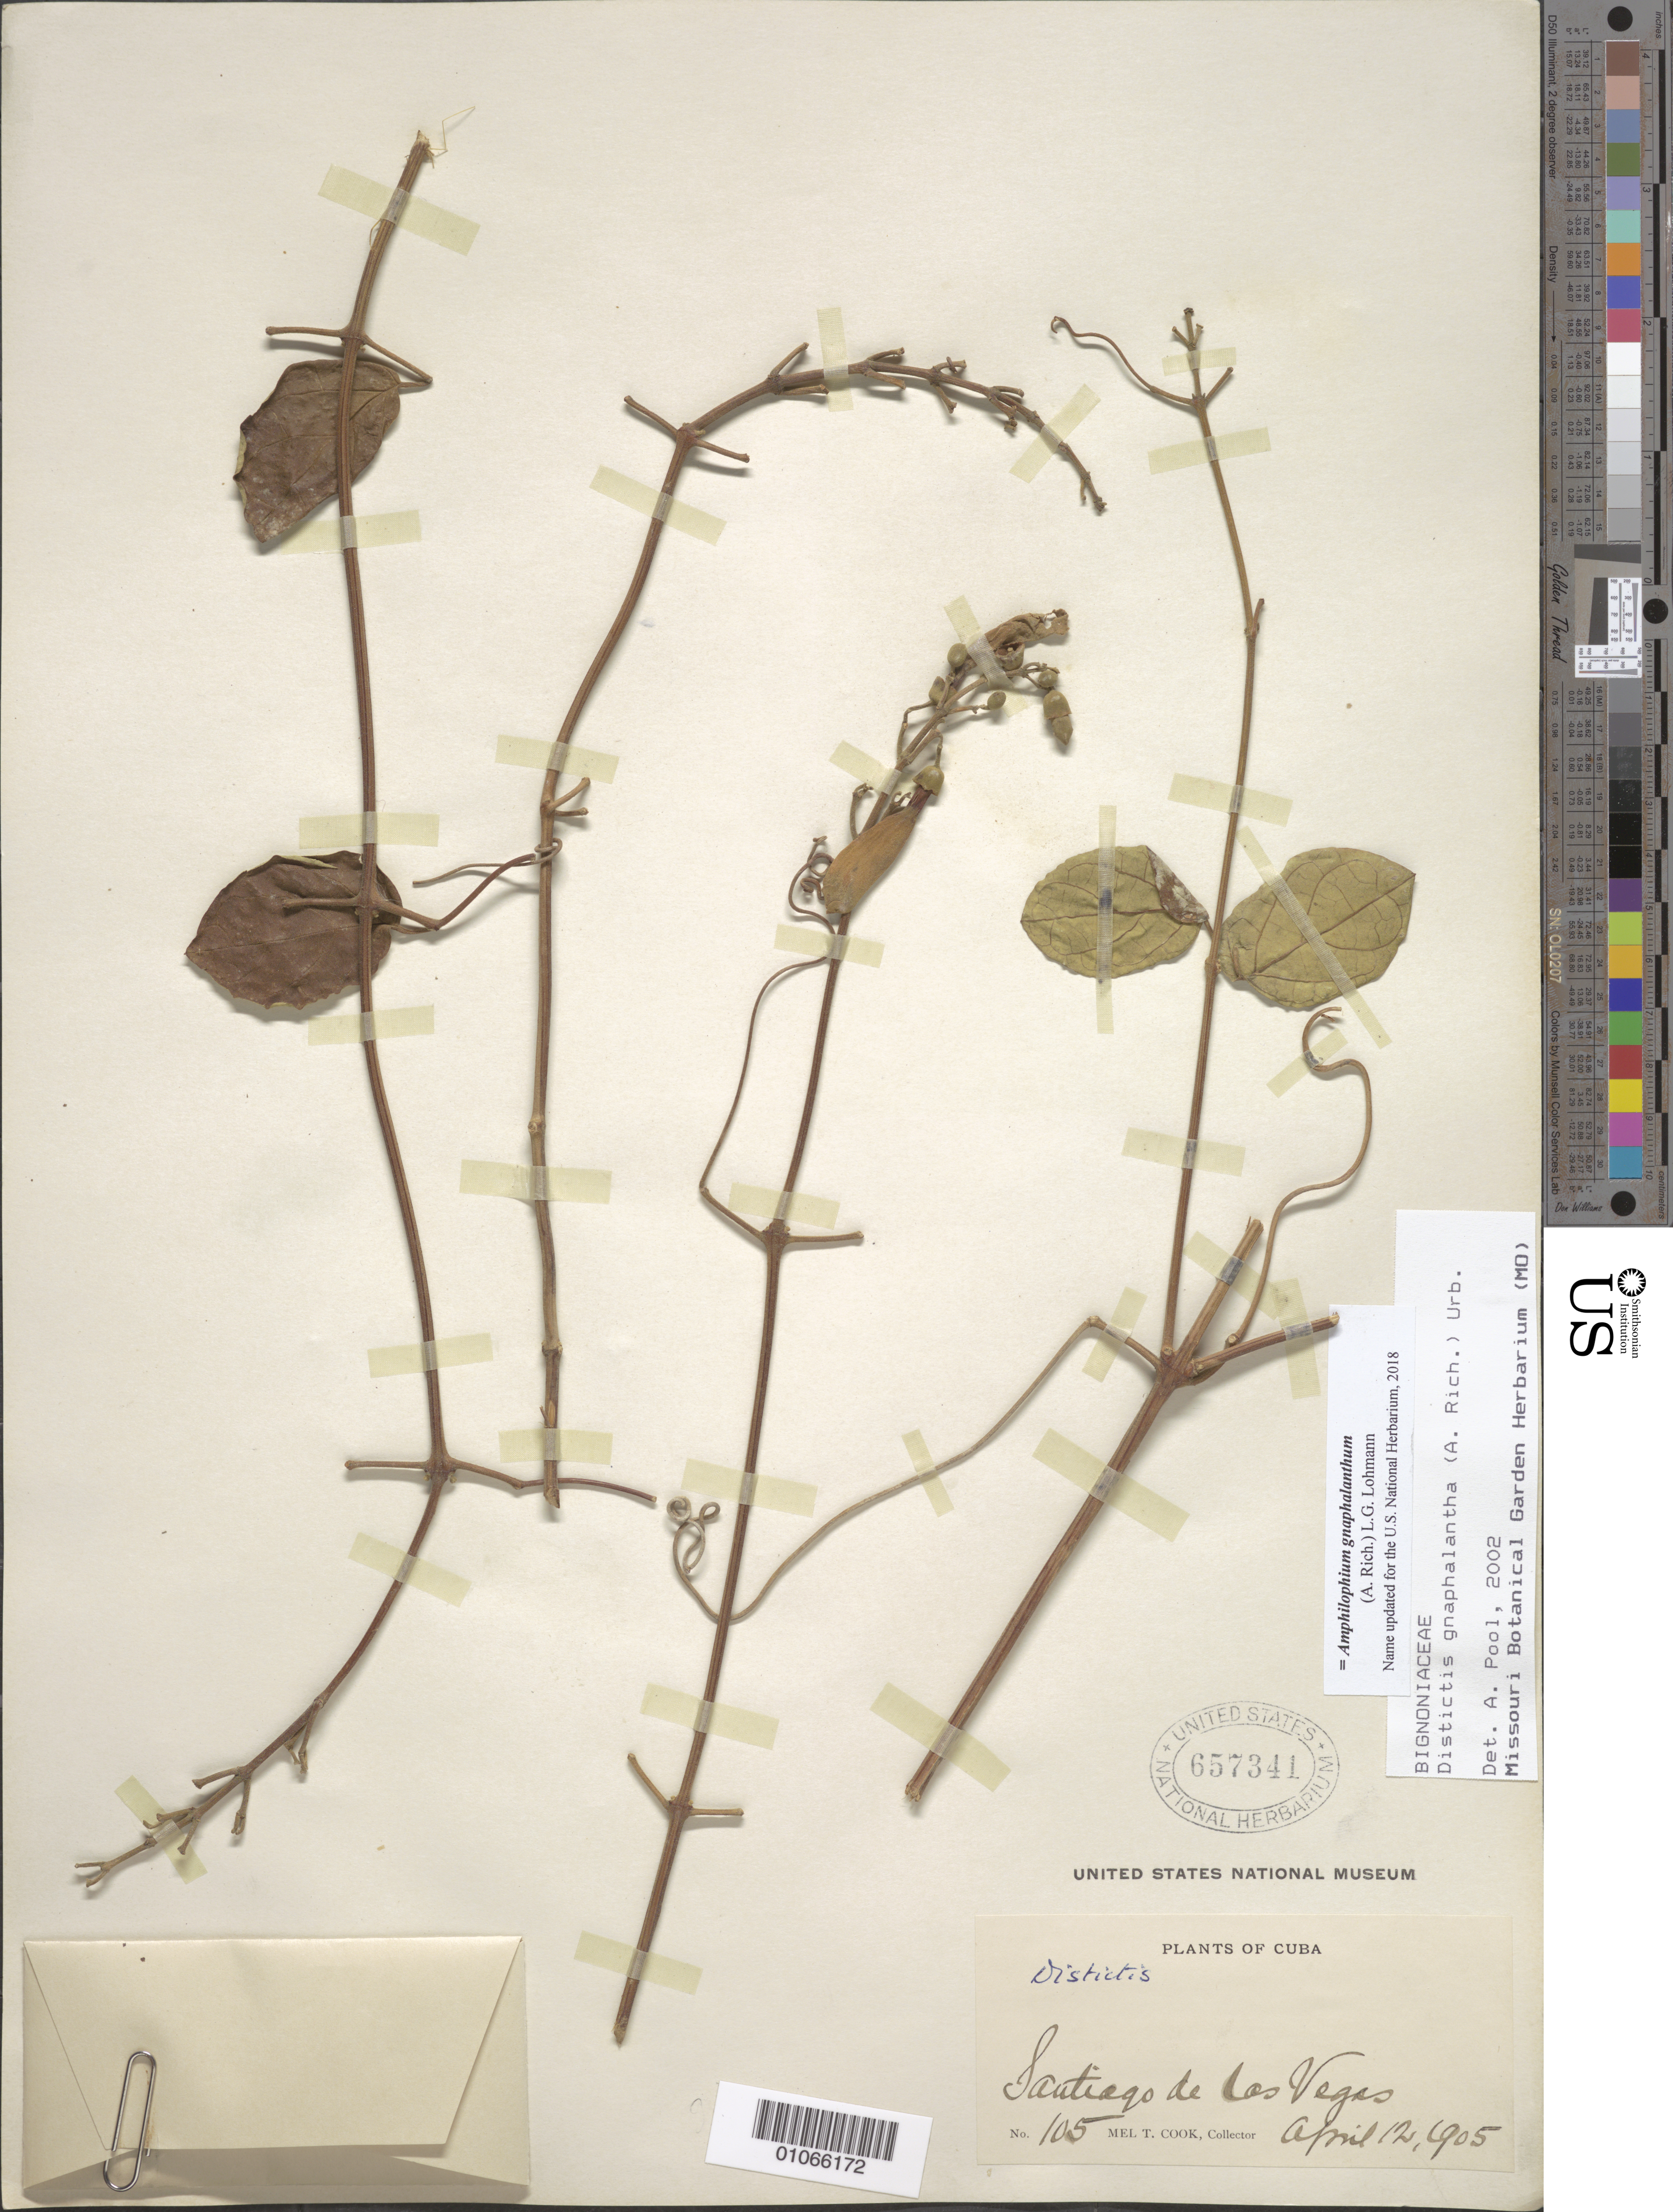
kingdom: Plantae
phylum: Tracheophyta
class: Magnoliopsida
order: Lamiales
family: Bignoniaceae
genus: Amphilophium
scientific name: Amphilophium gnaphalanthum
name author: (A. Rich.) L.G. Lohmann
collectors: M. T. Cook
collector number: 105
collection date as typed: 12 Apr 1905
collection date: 1905-04-12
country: Cuba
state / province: La Habana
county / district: Municipio Boyeros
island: Cuba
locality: Santiago de las Vegas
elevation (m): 97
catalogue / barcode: US 657341